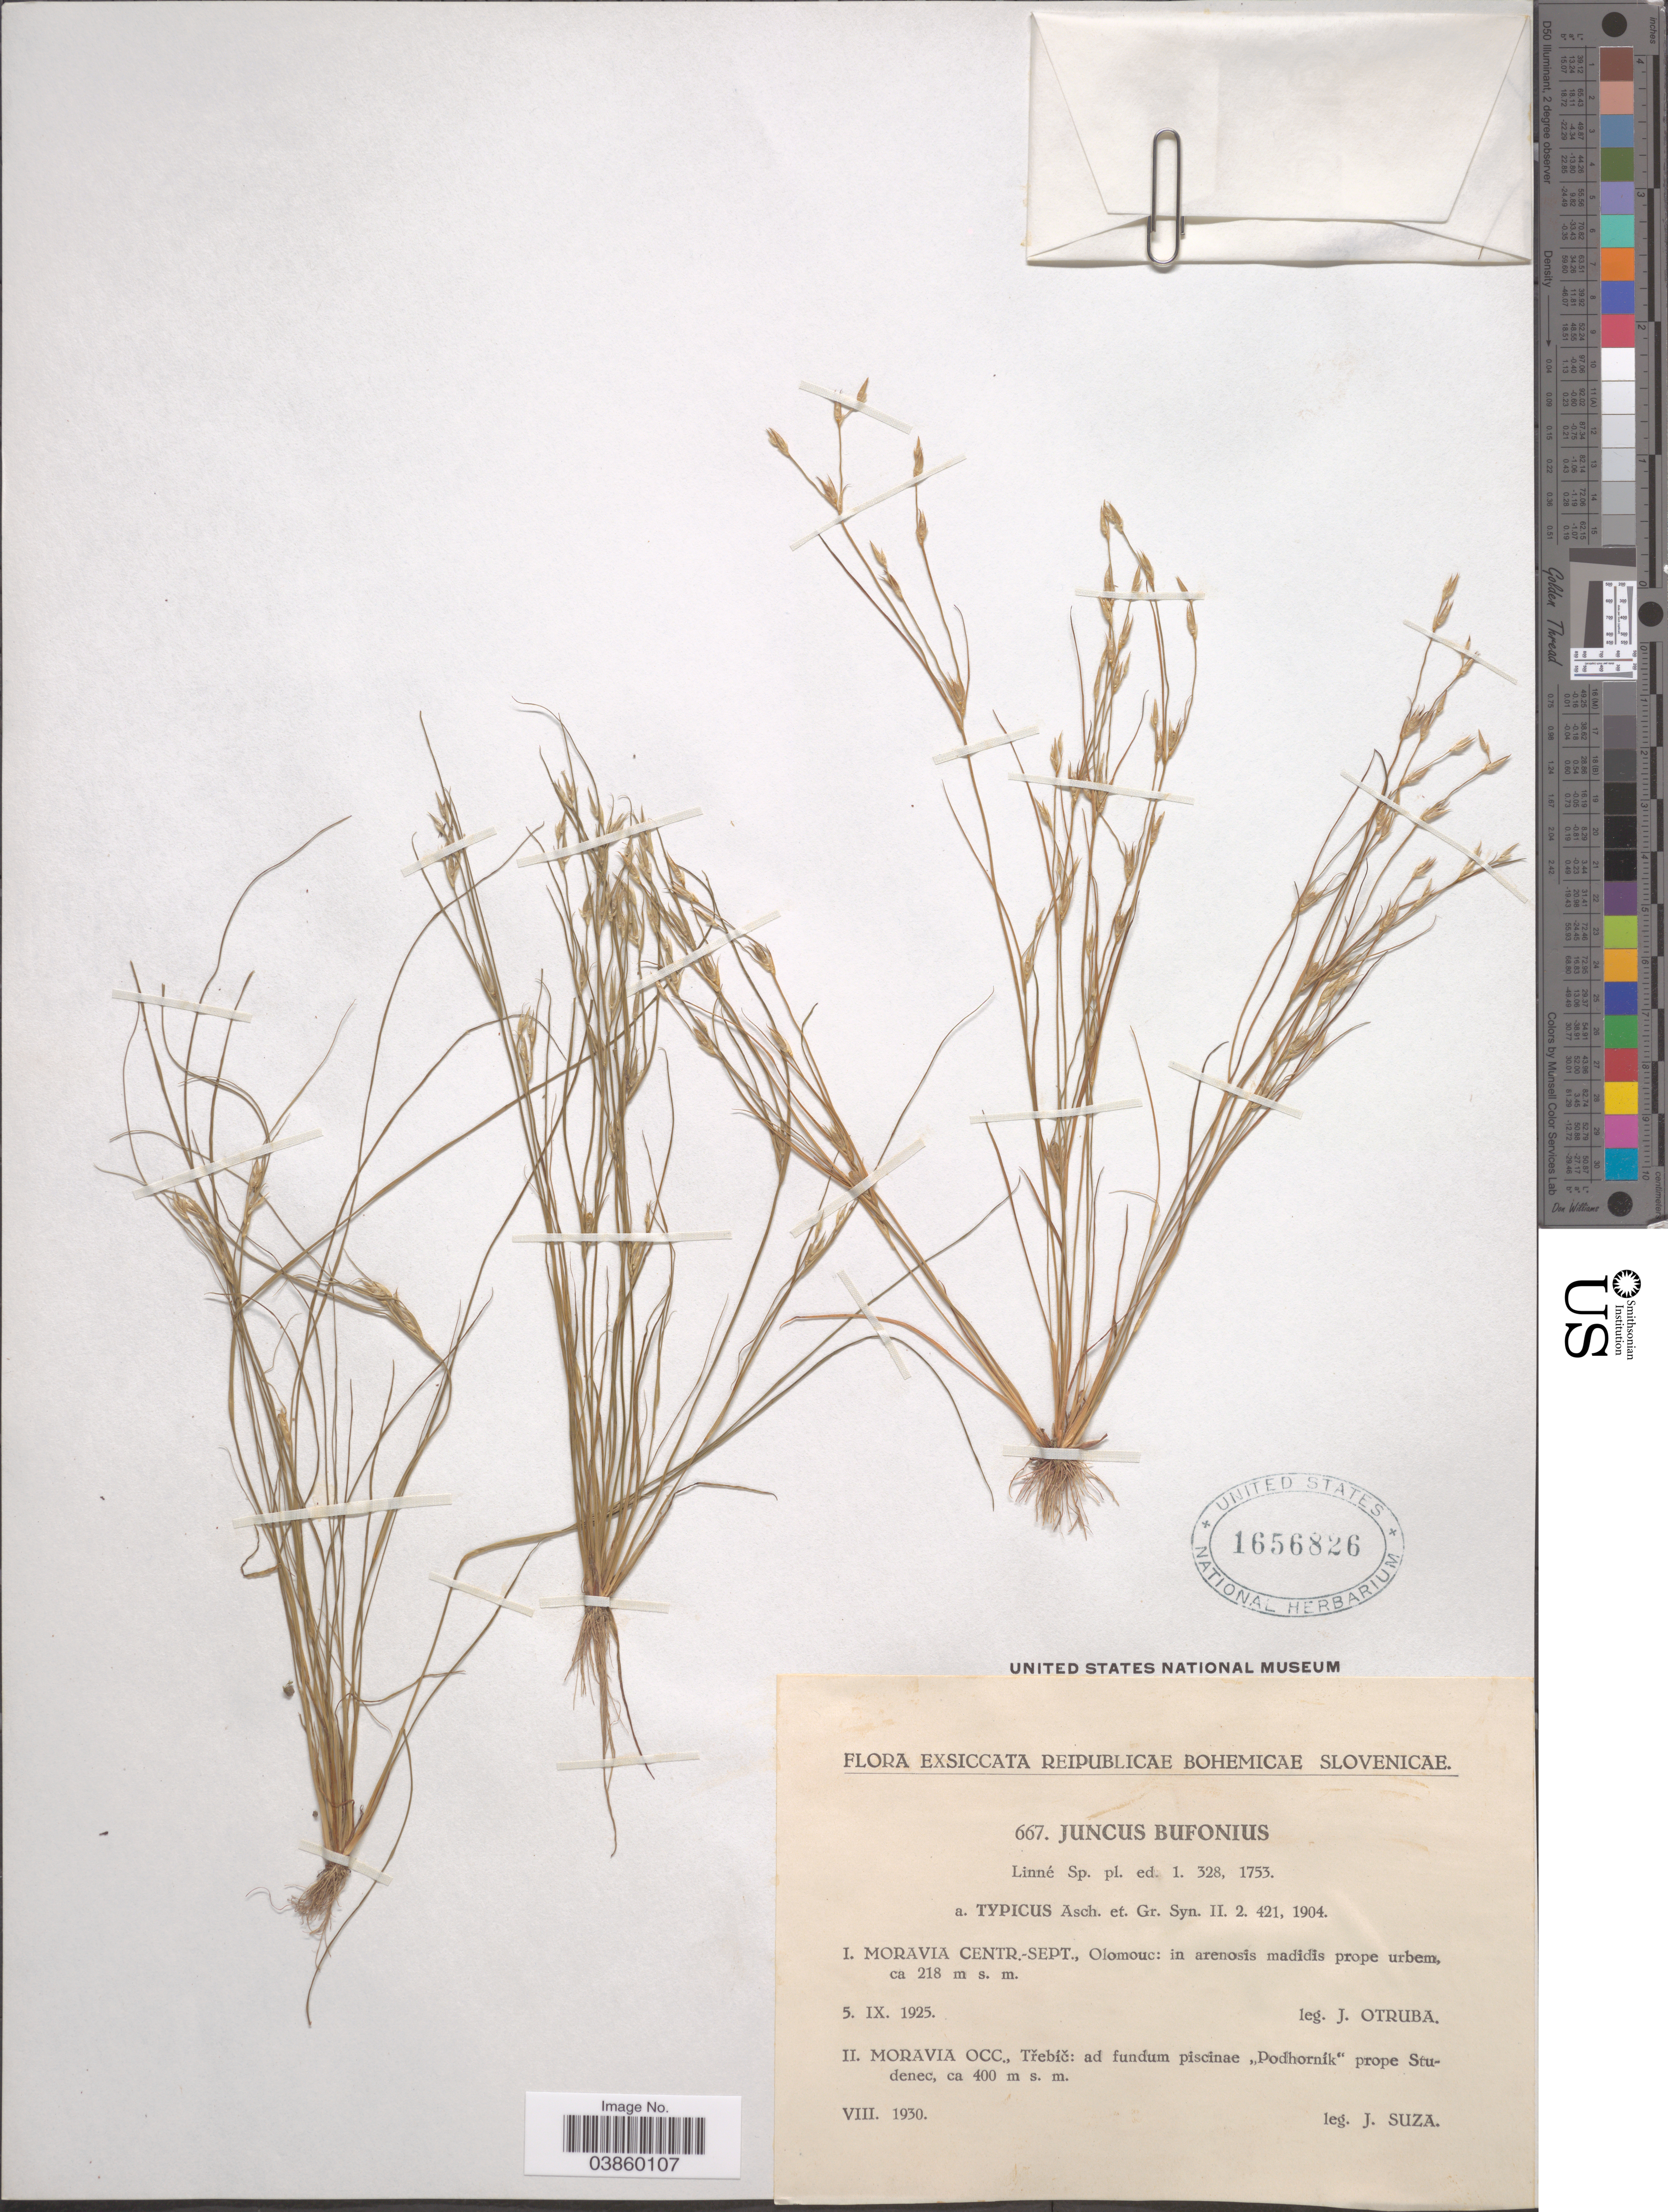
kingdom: Plantae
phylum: Tracheophyta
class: Liliopsida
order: Poales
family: Juncaceae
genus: Juncus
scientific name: Juncus bufonius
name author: L.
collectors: J. Otruba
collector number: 667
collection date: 1925-09-05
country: Czechia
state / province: Olomouc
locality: Reipublicae Bohemicae Slovenicae. Moravia Centr.-Sept.: in arenosis madidis prope urbem.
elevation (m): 218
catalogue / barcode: US 1656826